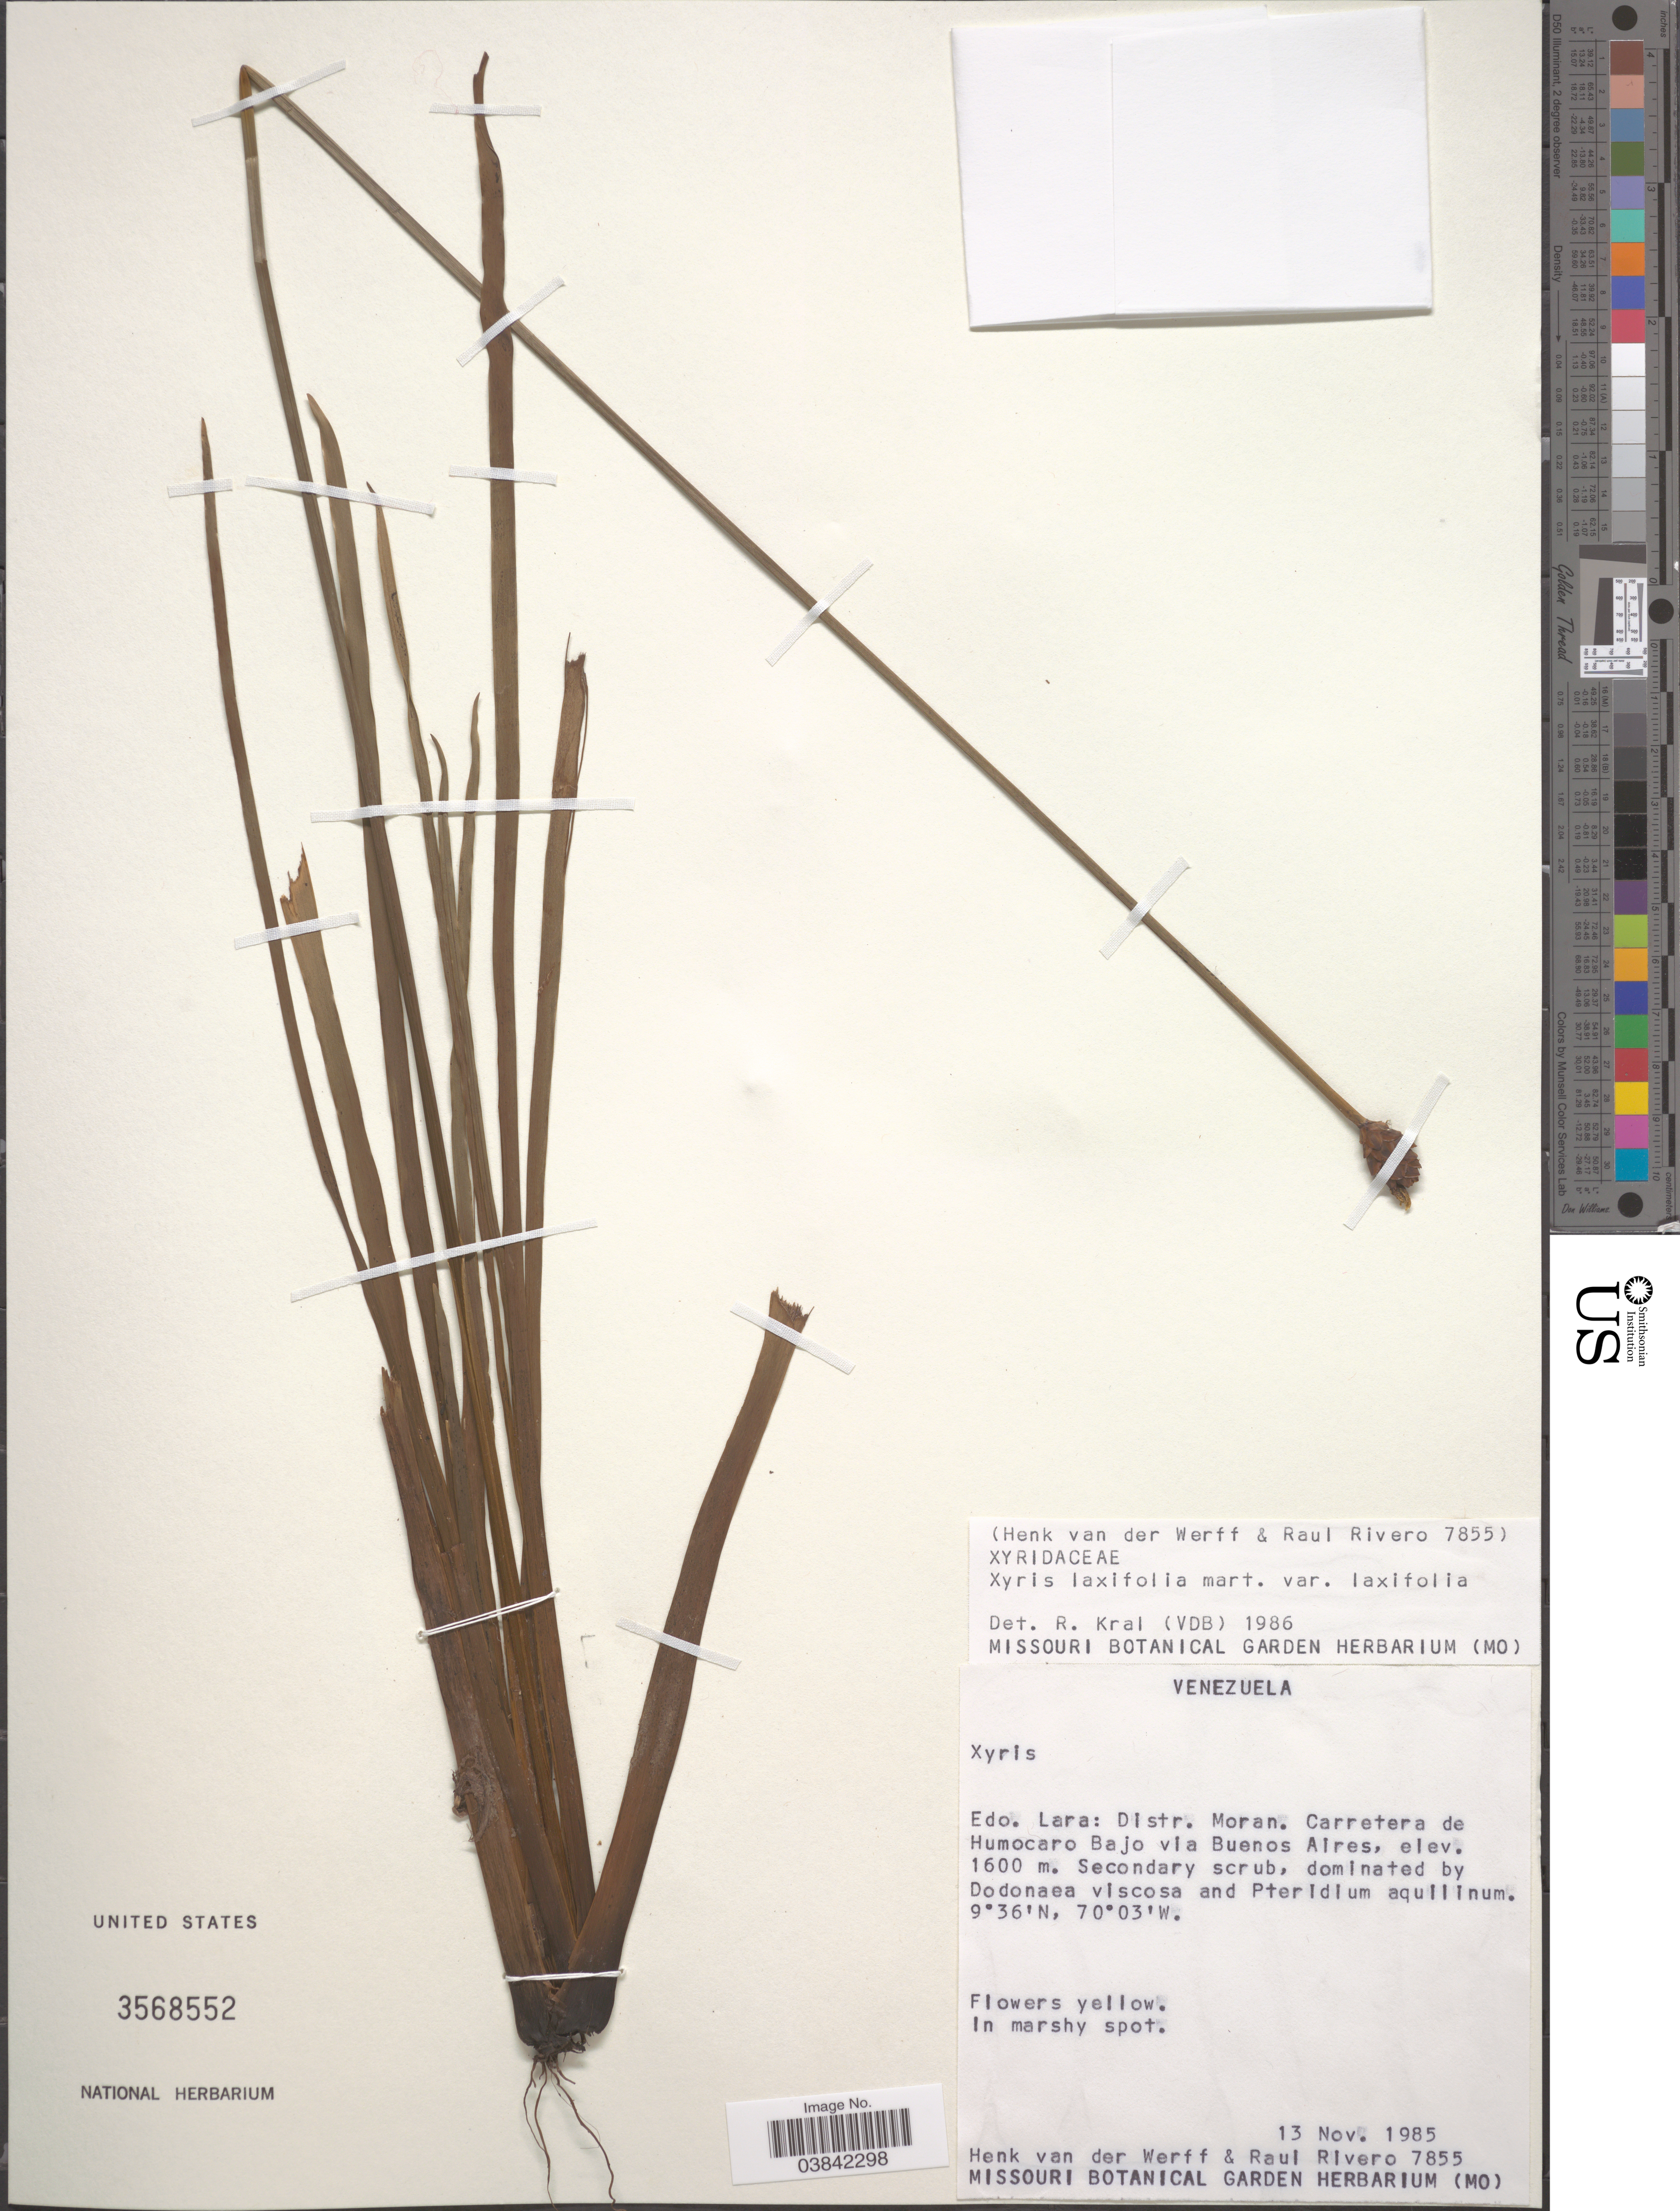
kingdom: Plantae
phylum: Tracheophyta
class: Liliopsida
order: Poales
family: Xyridaceae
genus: Xyris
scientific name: Xyris laxifolia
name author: Mart.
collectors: H. van der Werff & R. Rivero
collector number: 7855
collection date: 1985-11-13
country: Venezuela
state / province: Lara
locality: Distr. Moran. Carretera de Humocaro Bajo via Buenos Aires.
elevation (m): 1600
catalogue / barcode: US 3568552